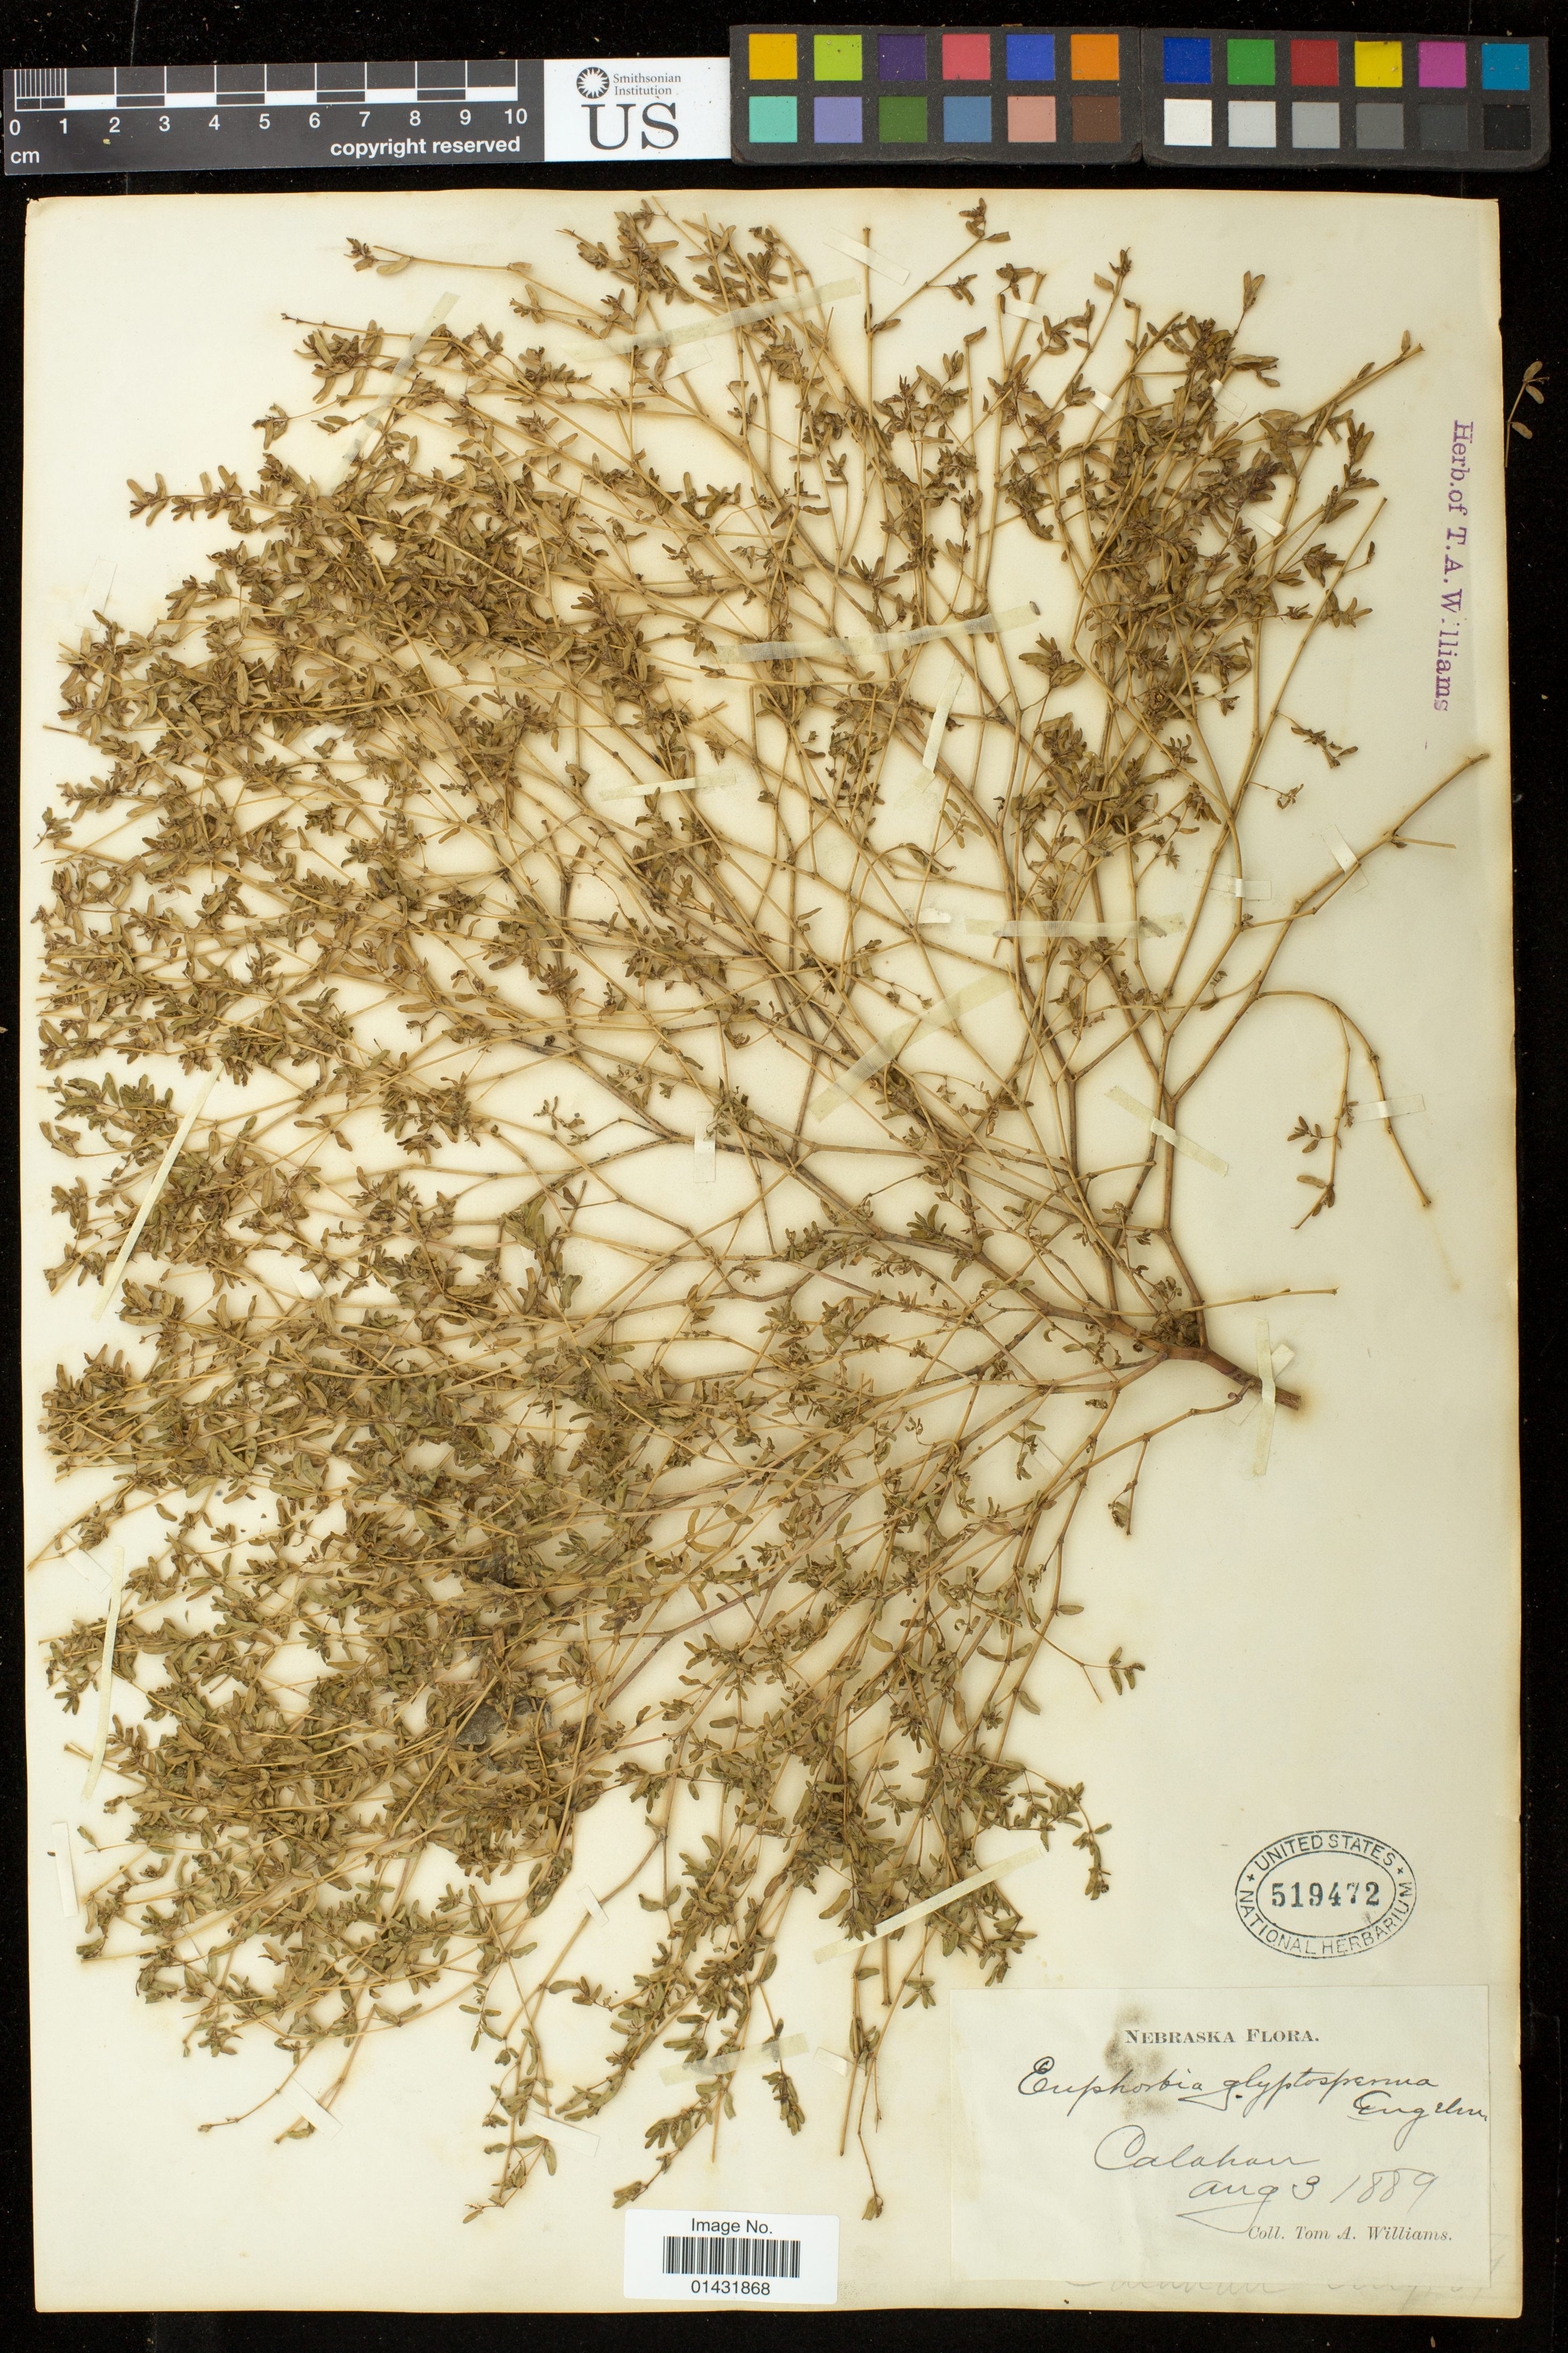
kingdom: Plantae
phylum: Tracheophyta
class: Magnoliopsida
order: Malpighiales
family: Euphorbiaceae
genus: Euphorbia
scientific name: Euphorbia glyptosperma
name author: Engelm.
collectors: T. A. Williams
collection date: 1889-08-03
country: United States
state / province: Nebraska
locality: Calahan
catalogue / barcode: US 519472